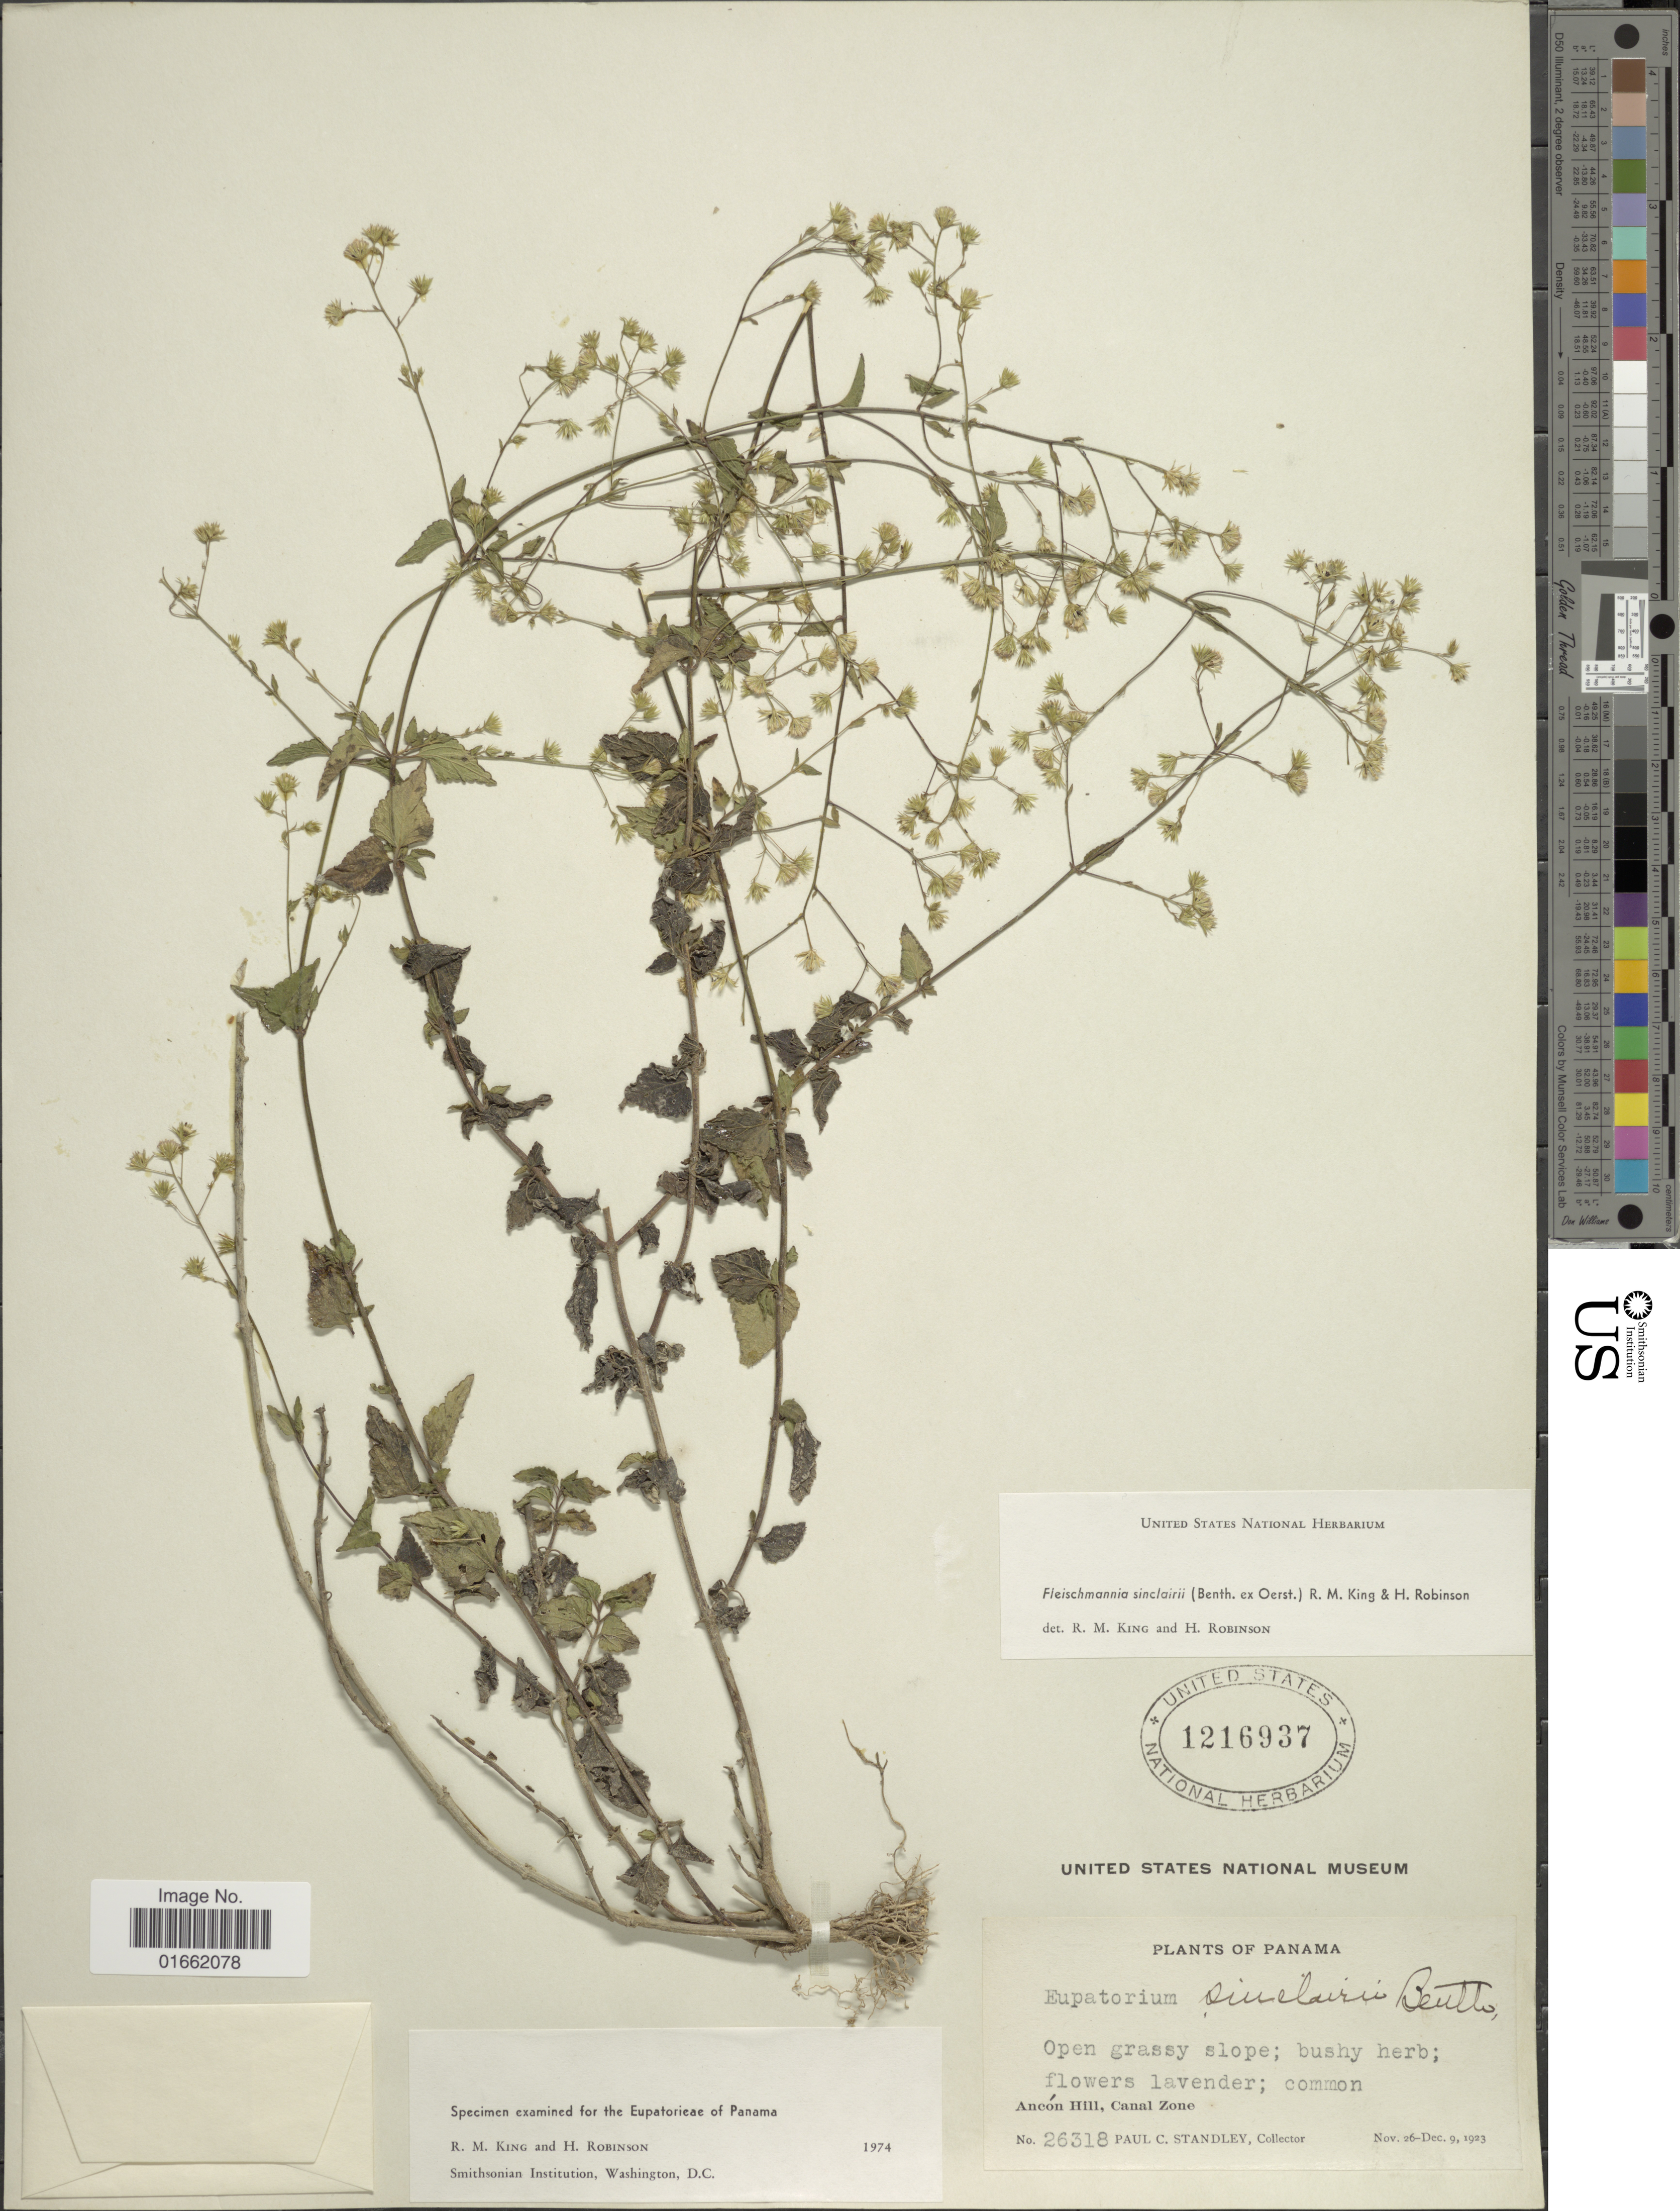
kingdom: Plantae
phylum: Tracheophyta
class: Magnoliopsida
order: Asterales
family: Asteraceae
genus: Fleischmannia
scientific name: Fleischmannia sinclairii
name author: (Benth. ex Oerst.) R.M. King & H. Rob.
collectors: P. C. Standley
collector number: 26318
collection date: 1923-11-26/1923-12-09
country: Panama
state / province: Colón / Panamá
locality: Ancón Hill, Canal Zone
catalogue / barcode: US 1216937